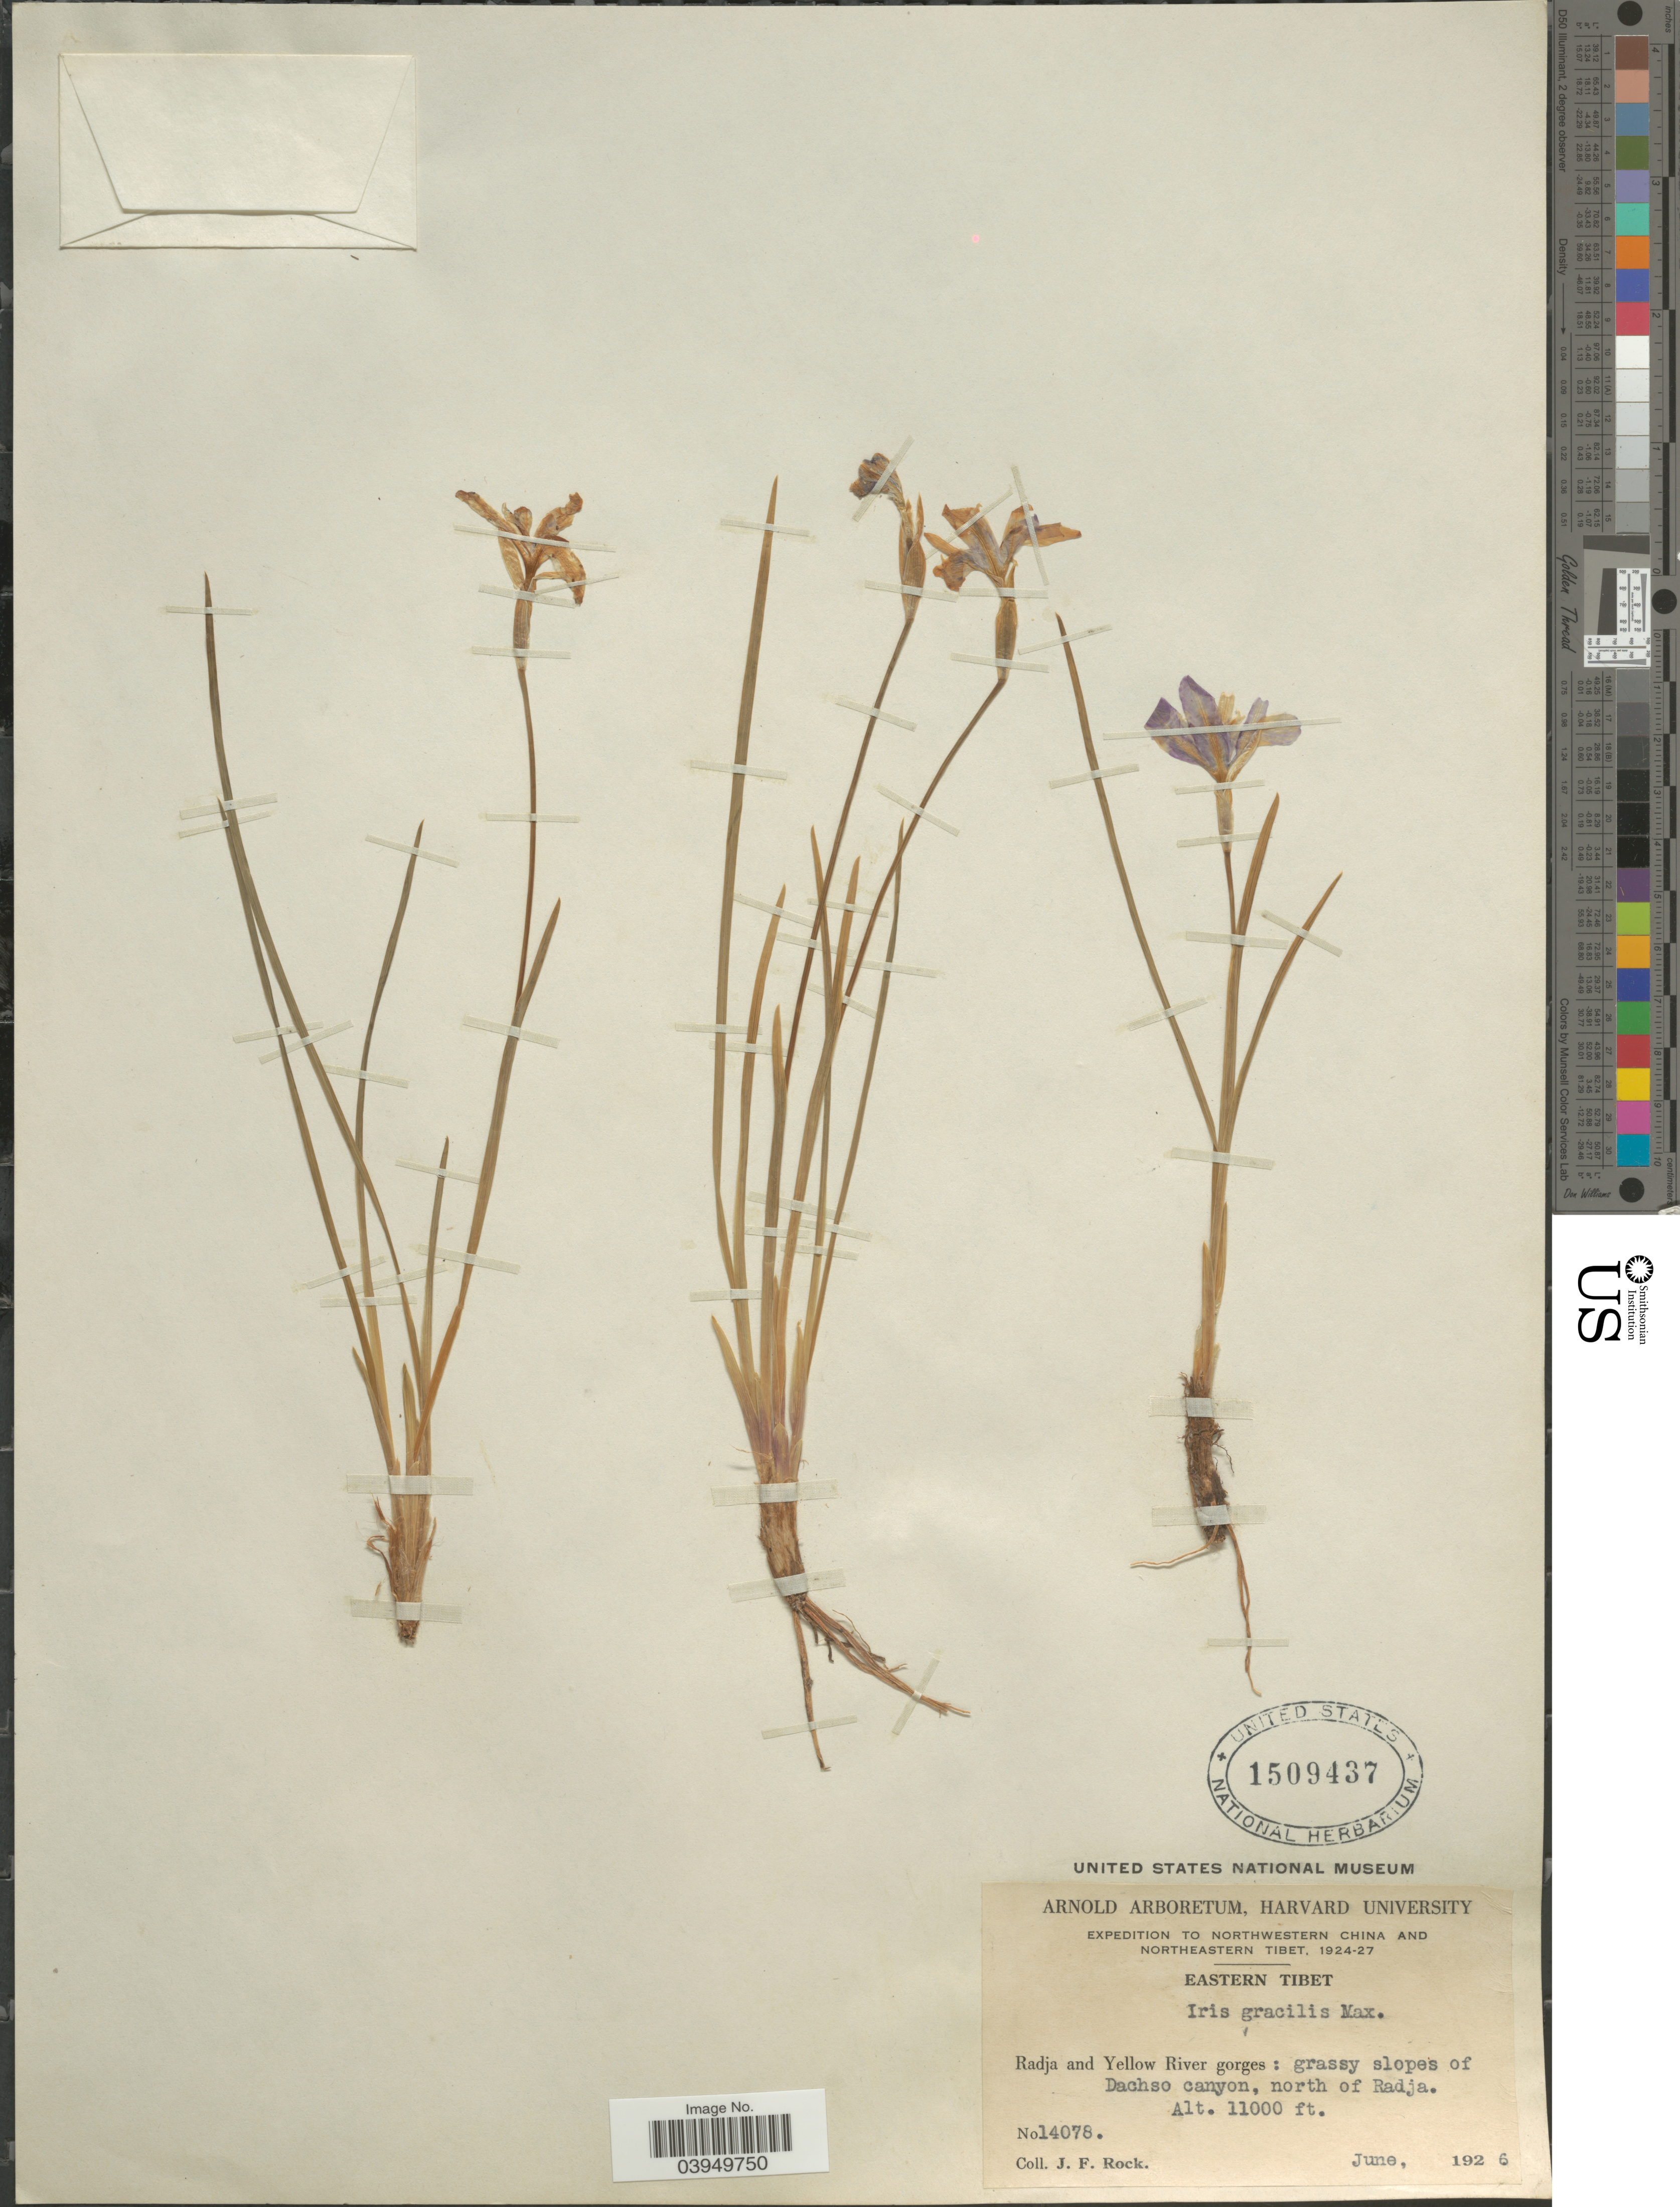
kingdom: Plantae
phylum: Tracheophyta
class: Liliopsida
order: Asparagales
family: Iridaceae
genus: Iris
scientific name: Iris gracilis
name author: Bigelow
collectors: J. Rock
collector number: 14078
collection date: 1926-06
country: China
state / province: Xizang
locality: Northwestern China. Eastern Tibet. Radja and Yellow River gorges: grassy slopes of Dachso canyon, north of Radja.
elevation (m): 3353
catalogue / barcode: US 1509437